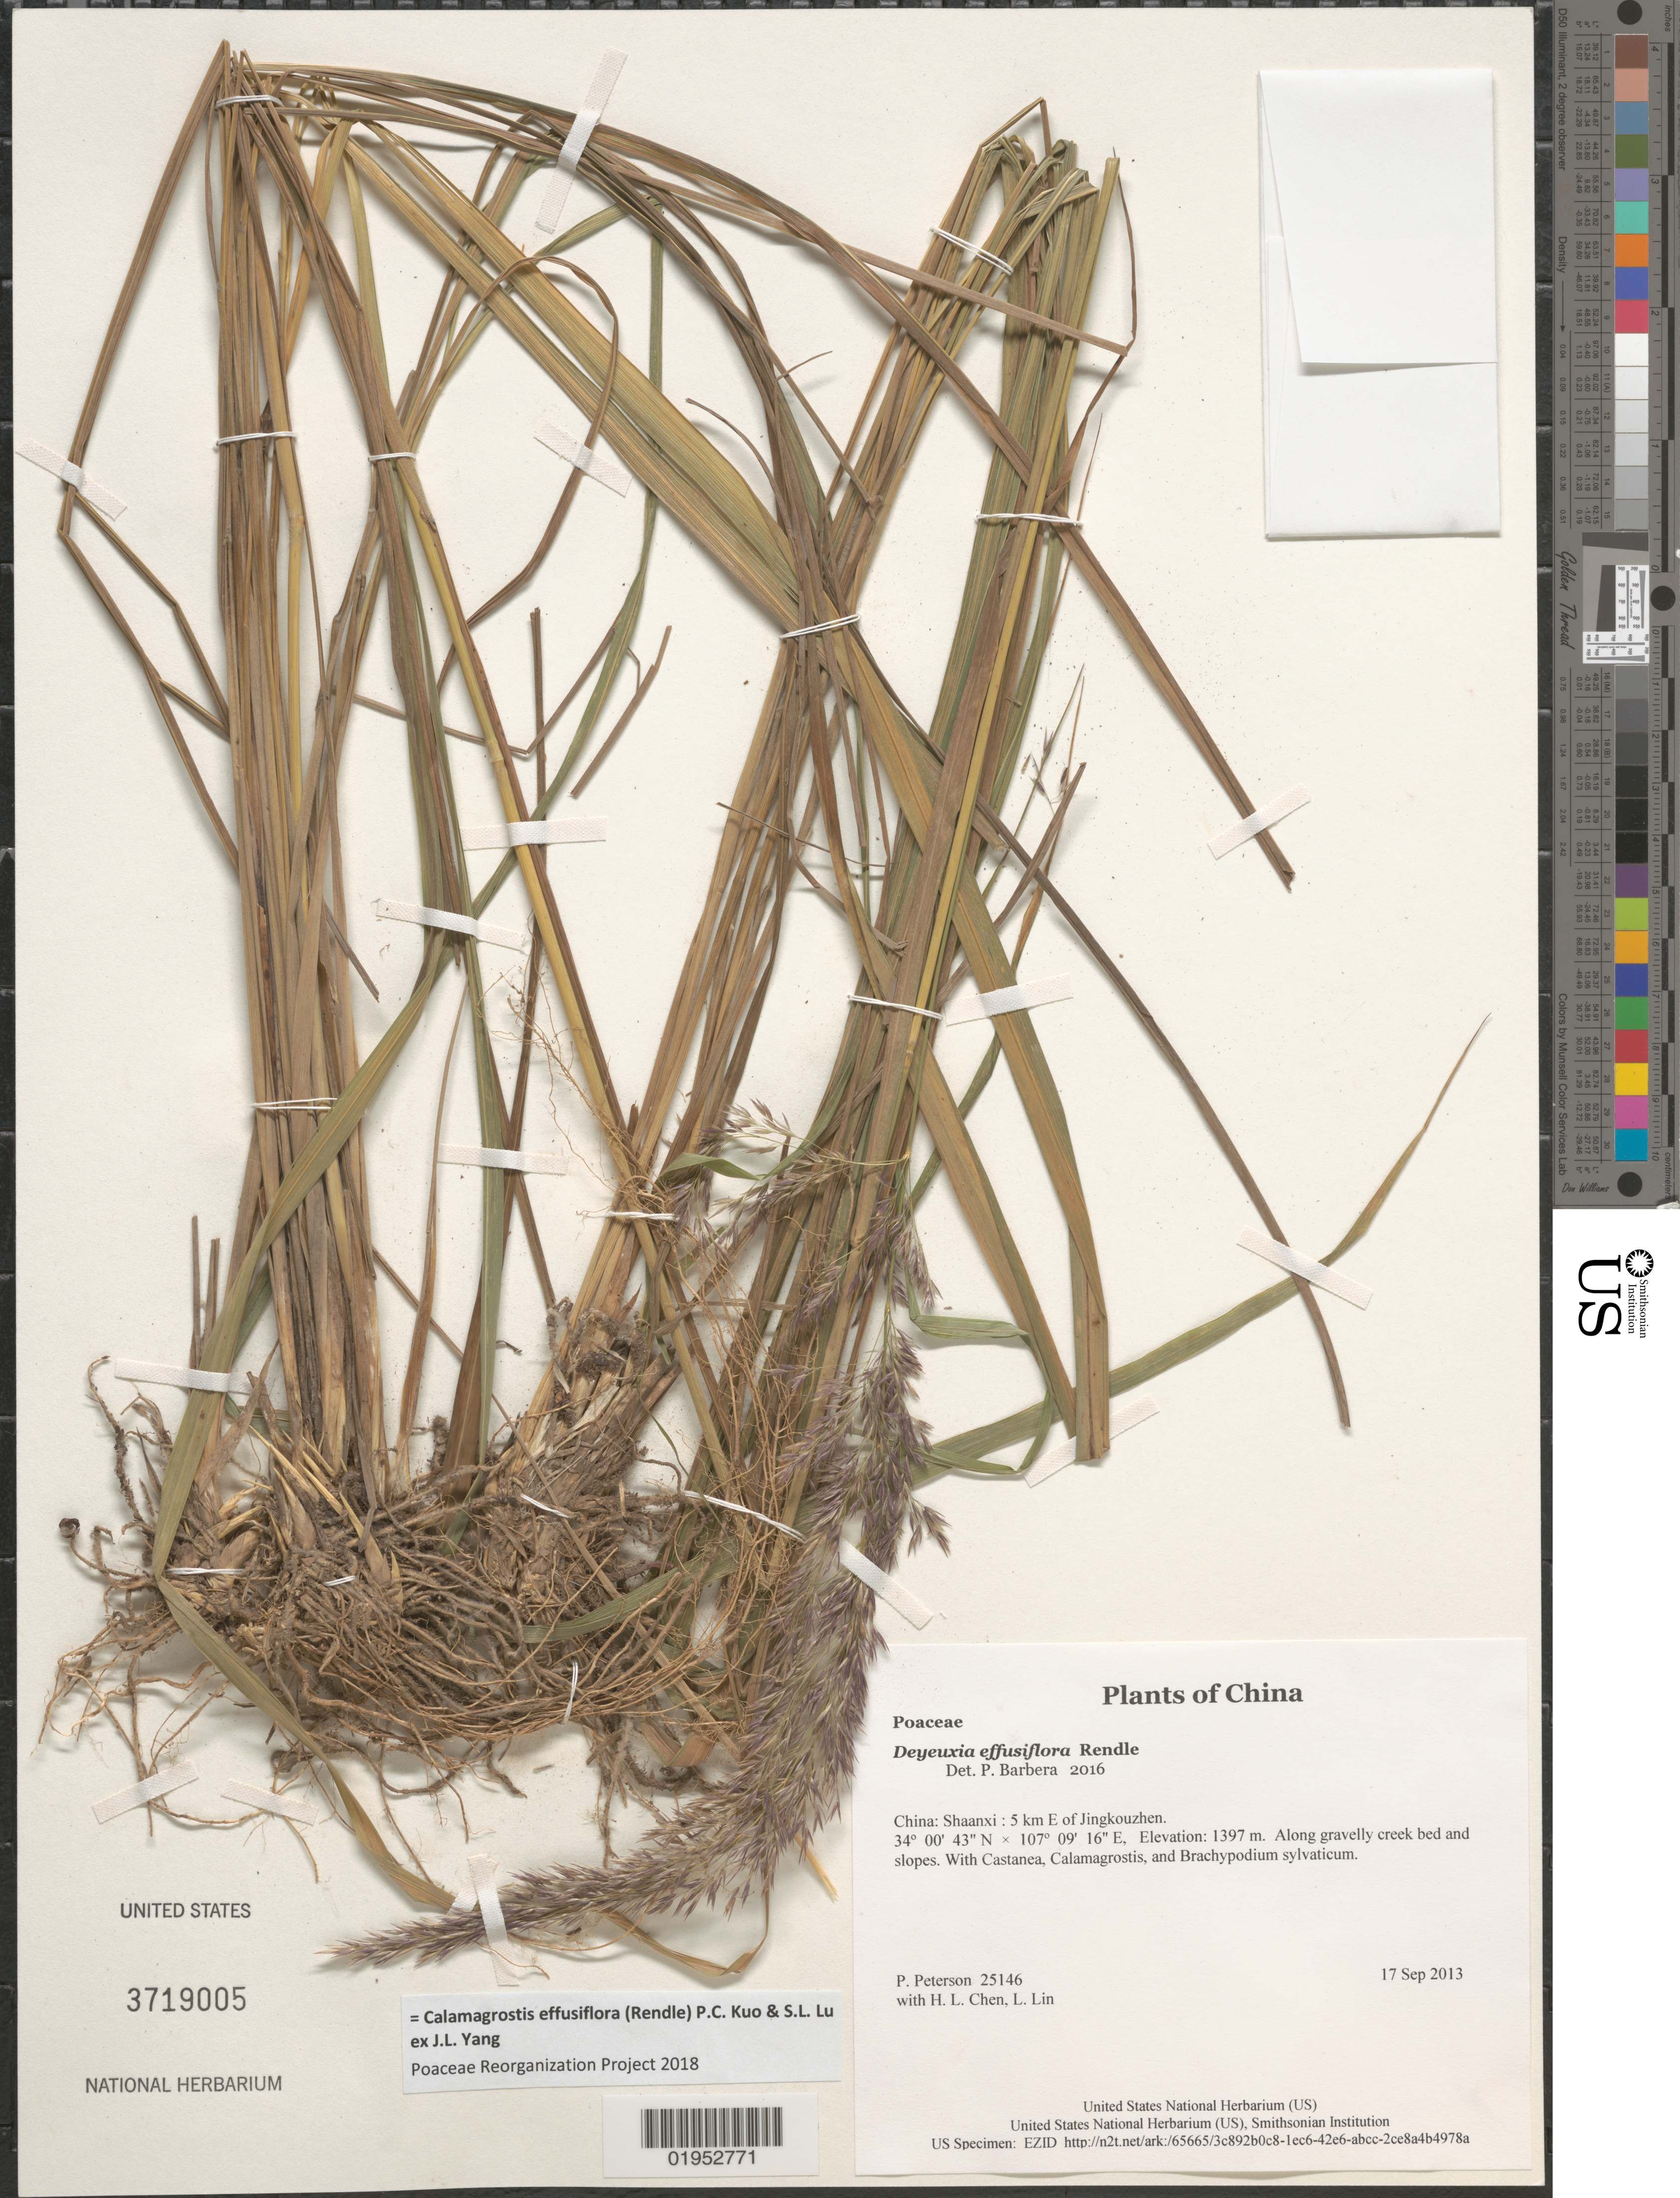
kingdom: Plantae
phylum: Tracheophyta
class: Liliopsida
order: Poales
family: Poaceae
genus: Calamagrostis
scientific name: Calamagrostis effusiflora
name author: (Rendle) P.C. Kuo & S.L. Lu ex J.L. Yang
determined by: Poaceae Reorganization Project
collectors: P. M. Peterson, H. L. Chen & L. Lin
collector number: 25146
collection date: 2013-09-17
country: China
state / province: Shaanxi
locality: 5 km E of Jingkouzhen.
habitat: Along gravelly creek bed and slopes.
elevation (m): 1397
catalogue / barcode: US 3719005